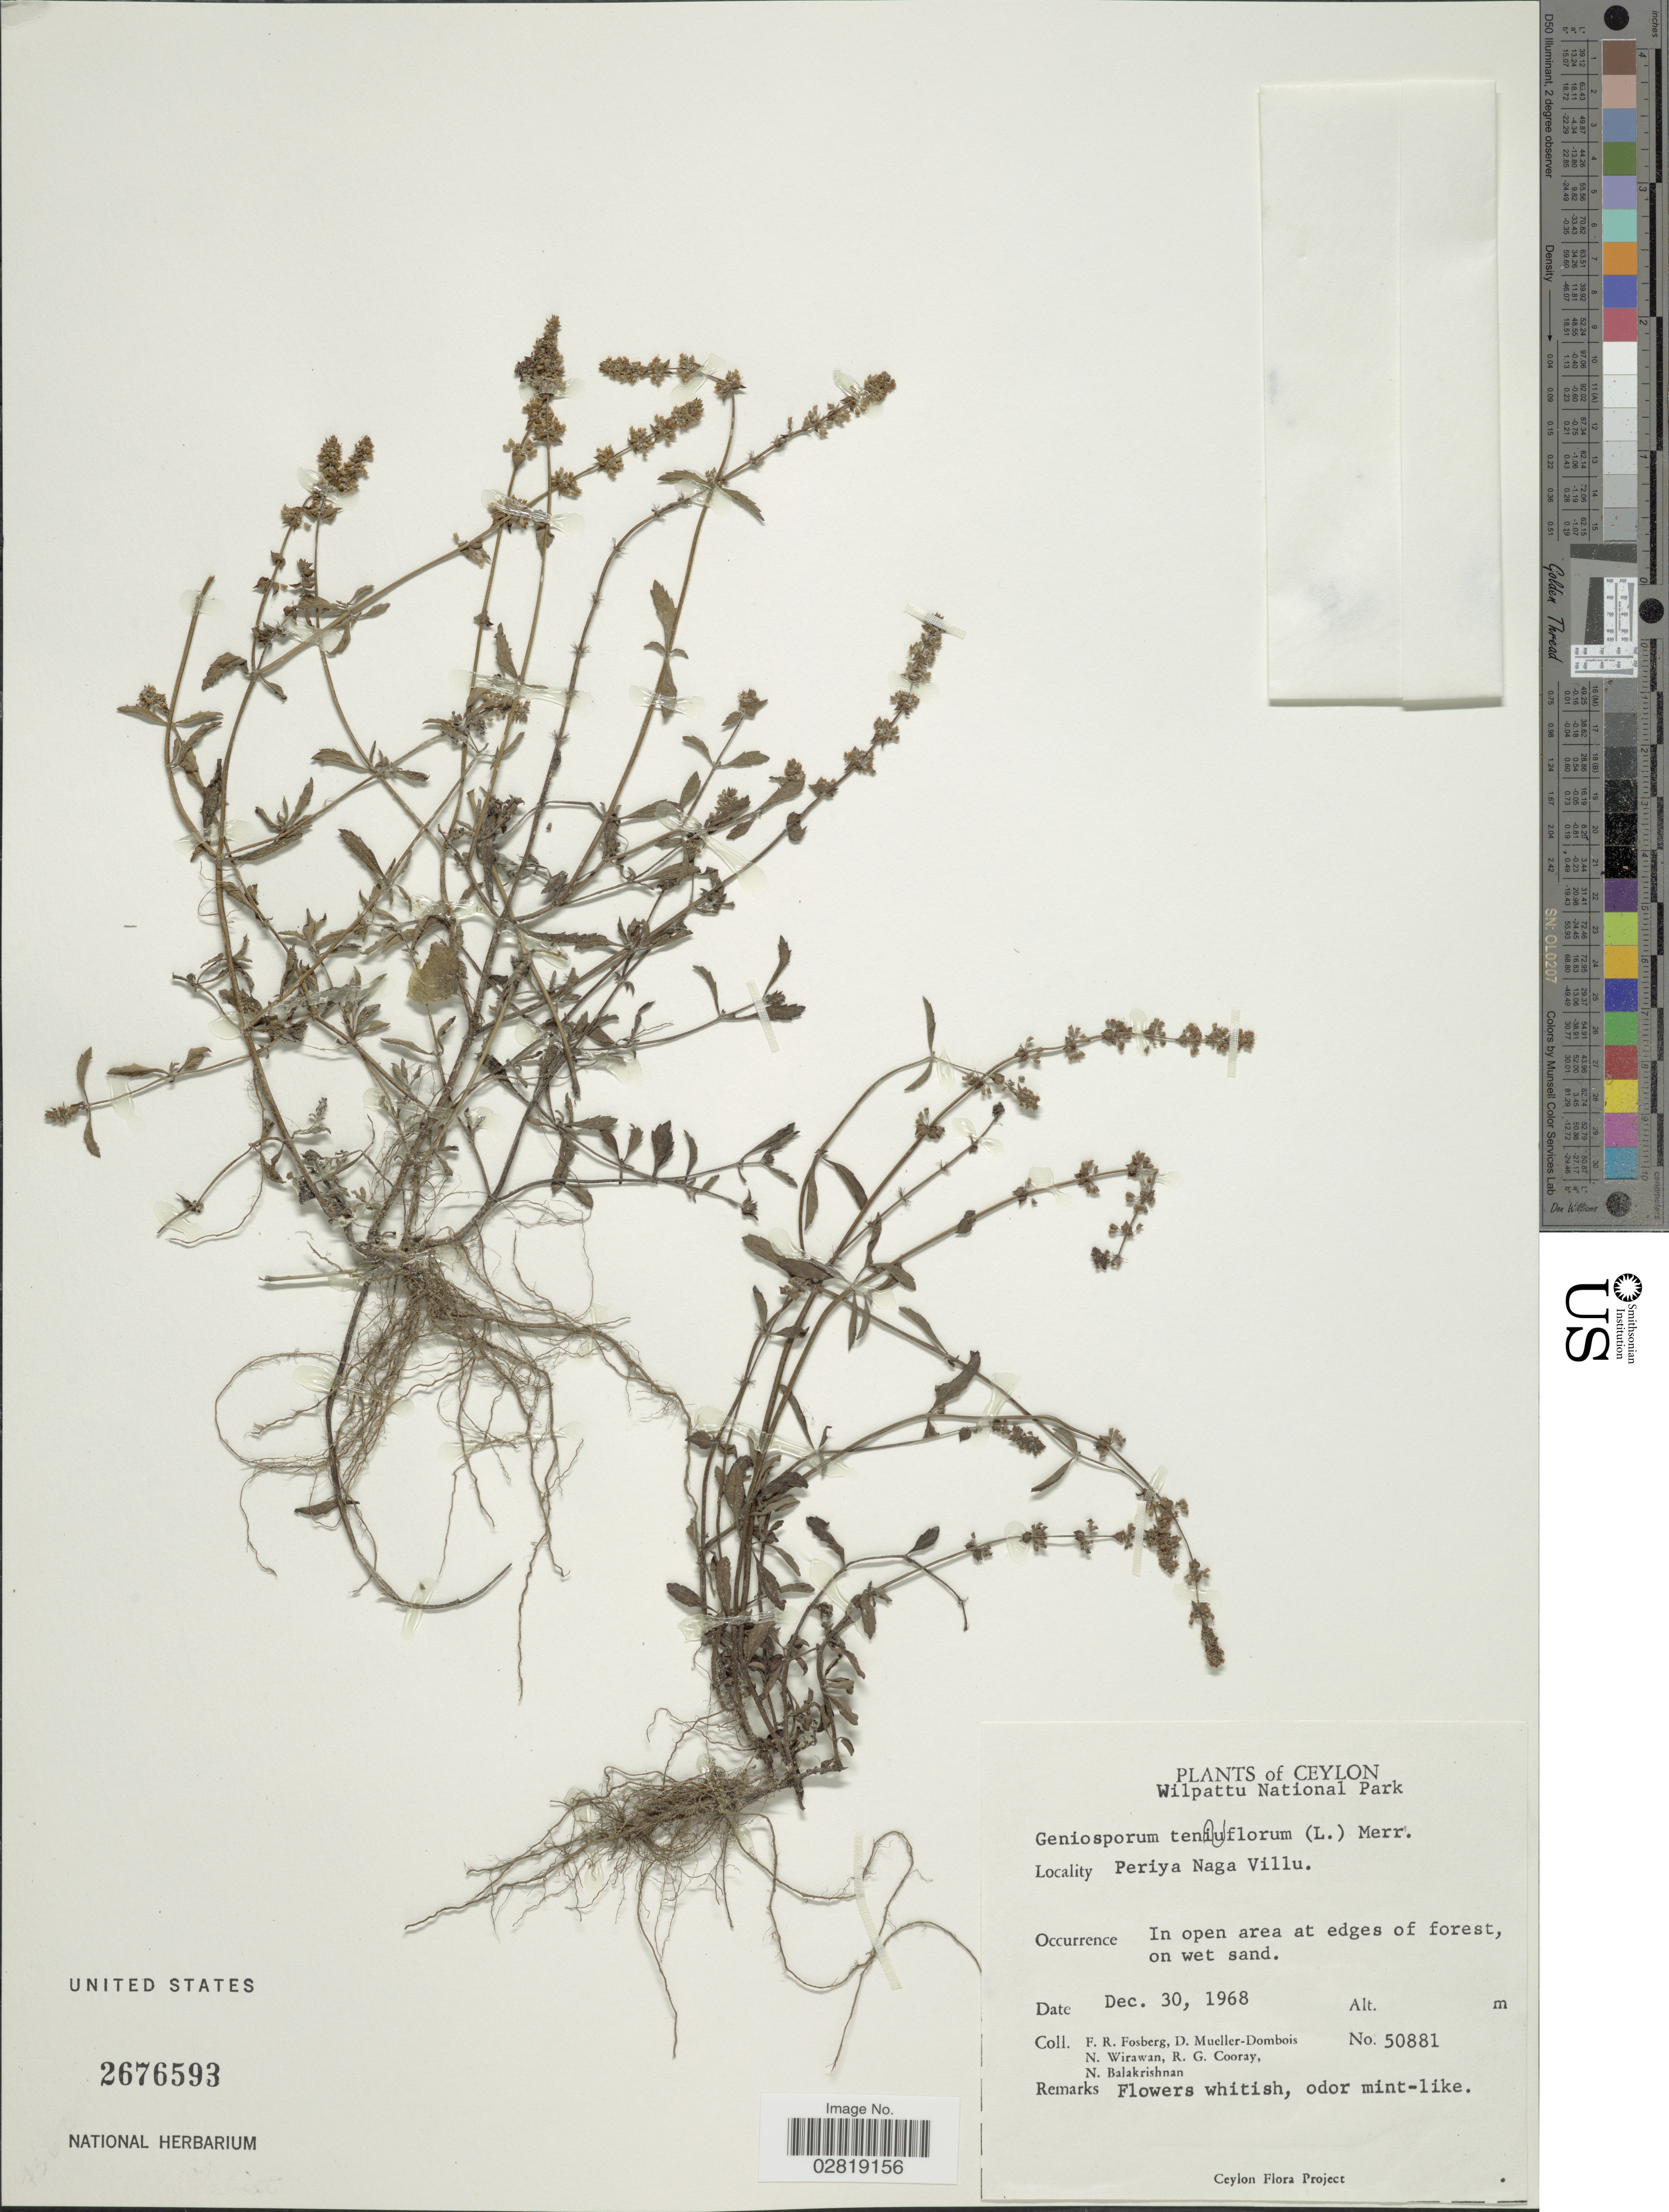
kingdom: Plantae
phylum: Tracheophyta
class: Magnoliopsida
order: Lamiales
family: Lamiaceae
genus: Geniosporum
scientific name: Geniosporum tenuiflorum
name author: (L.) Merr.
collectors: F. R. Fosberg, D. Mueller-Dombois, N. Wirawan, R. Cooray & N. Balakrishnan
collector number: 50881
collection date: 1968-12-30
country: Sri Lanka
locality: Ceylon. Wilpattu National Park. Periya Naga Villu.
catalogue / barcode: US 2676593